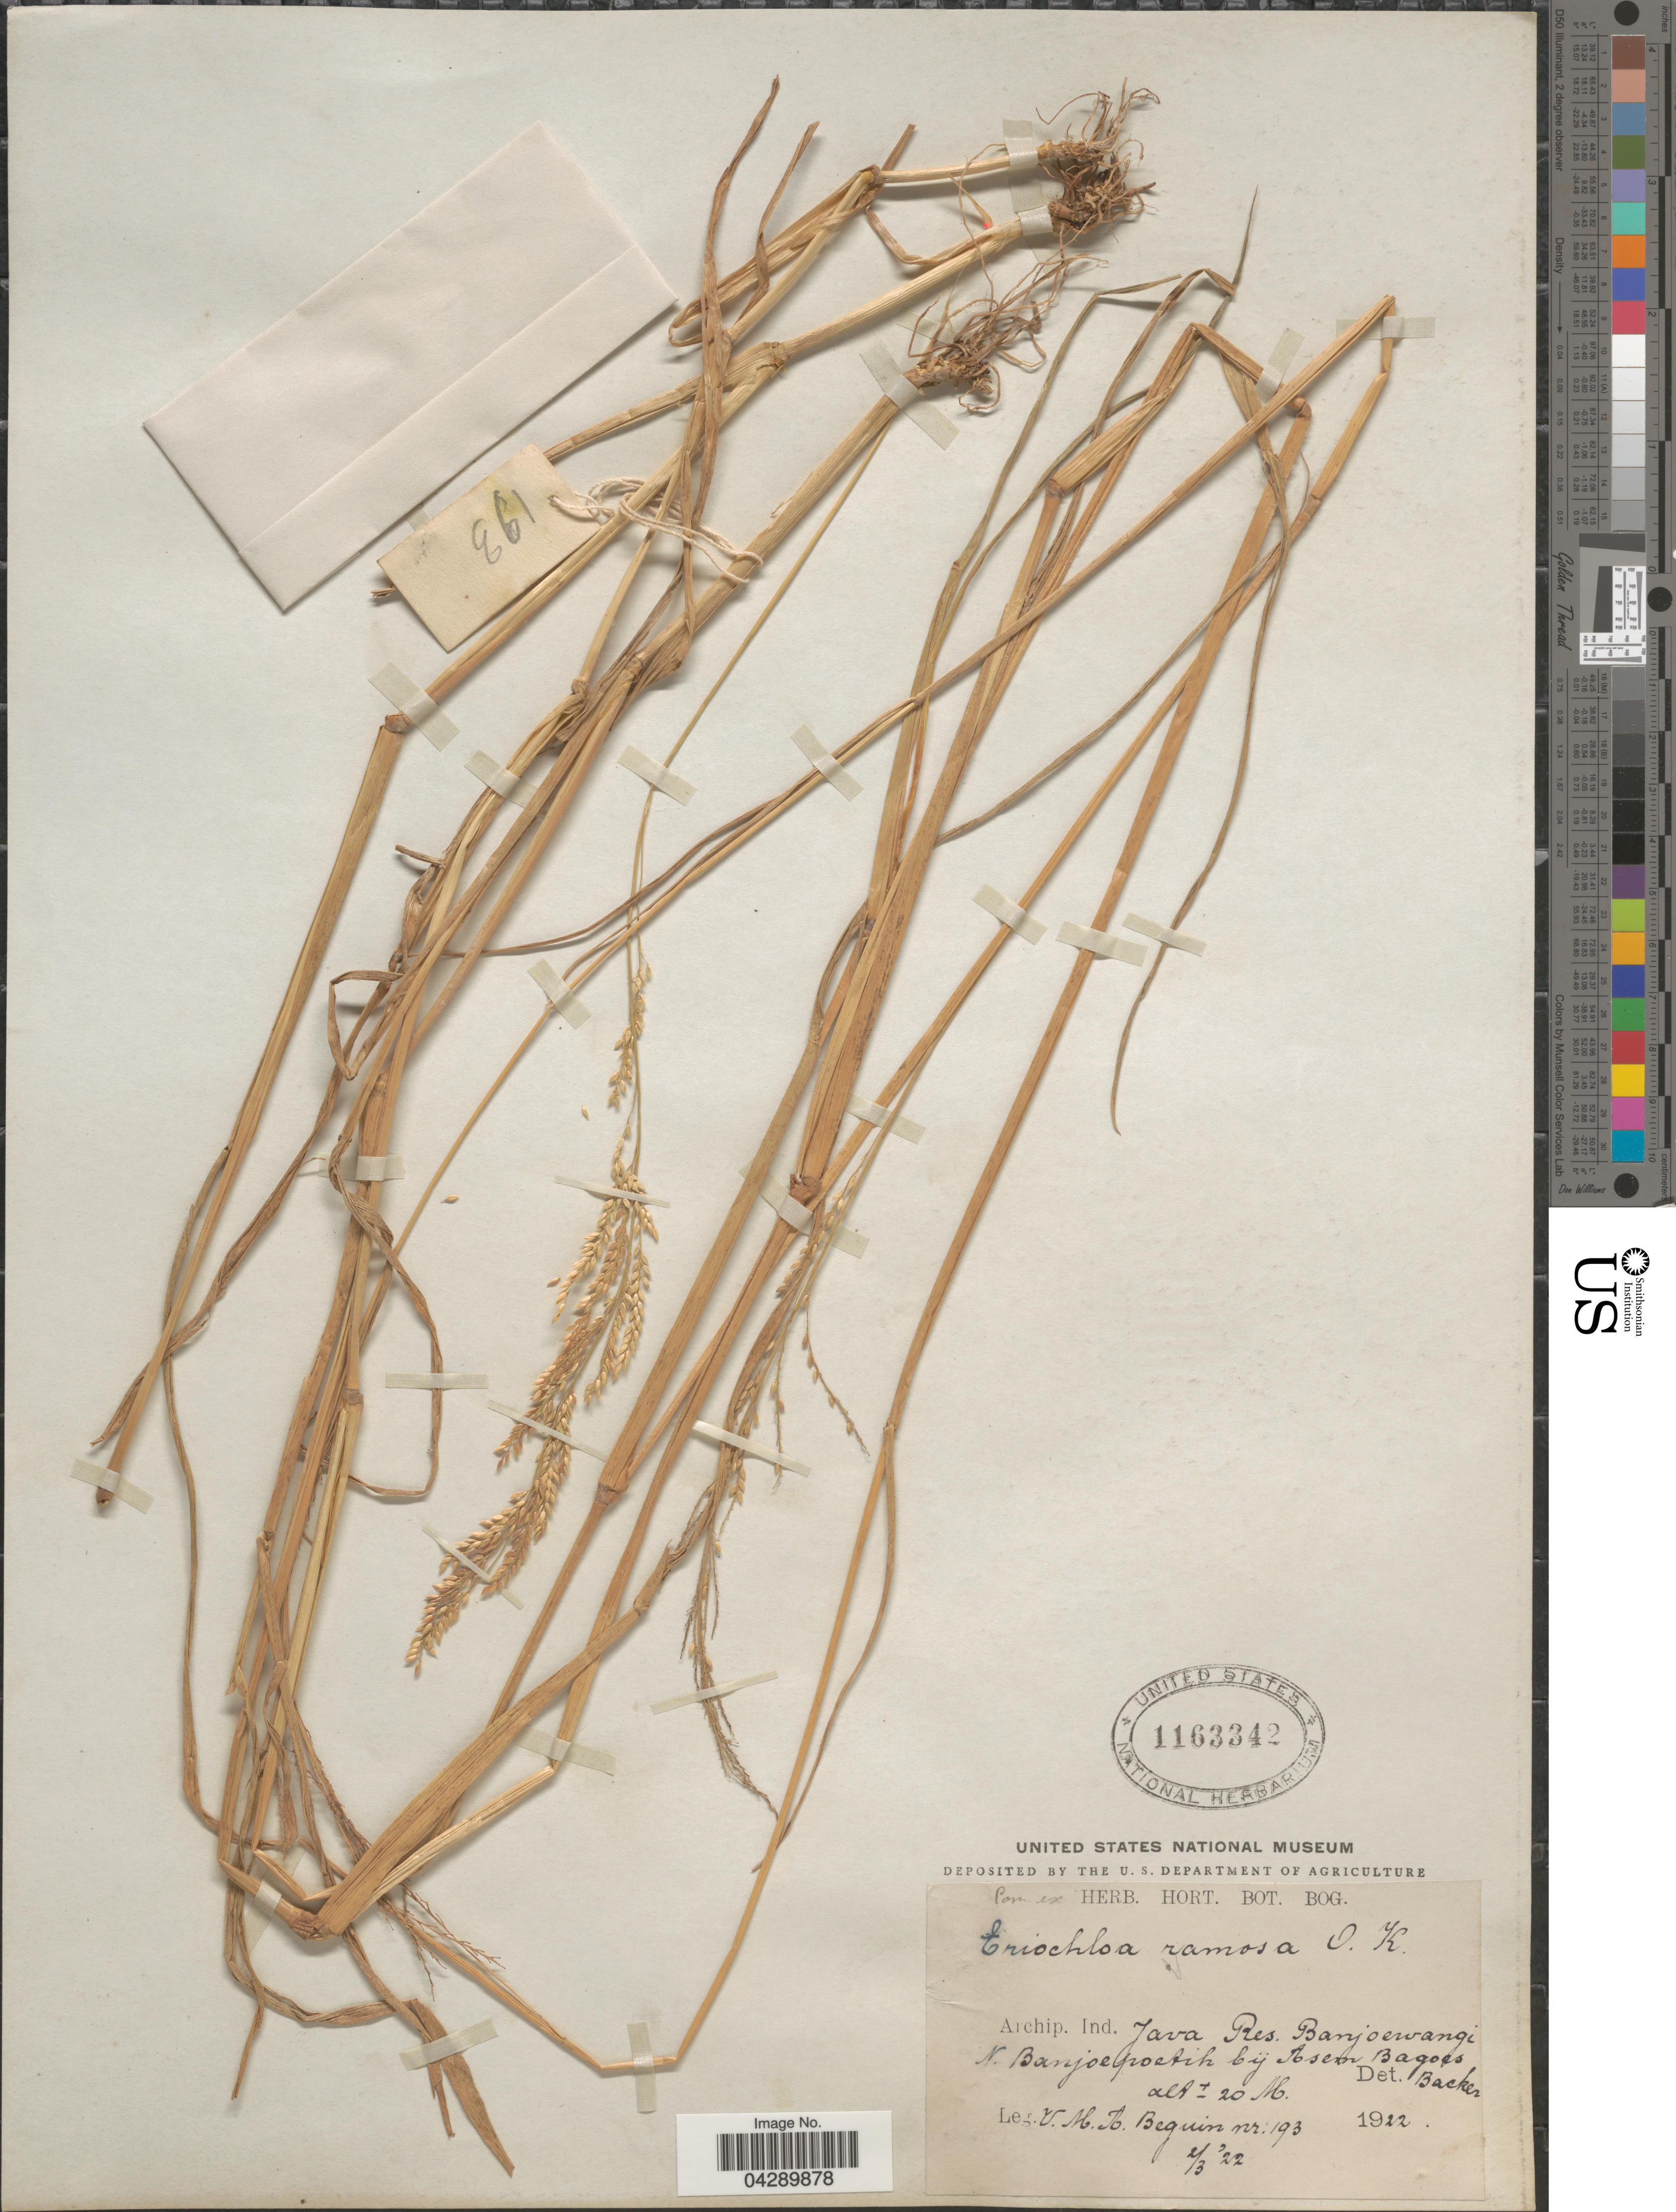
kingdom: Plantae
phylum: Tracheophyta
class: Liliopsida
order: Poales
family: Poaceae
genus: Eriochloa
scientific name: Eriochloa procera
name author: (Retz.) C.E. Hubb.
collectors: V. Beguin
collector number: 193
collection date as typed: Transcribed d/m/y: 2/3/22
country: Indonesia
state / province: Java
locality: Archipel. Ind. Res. Banjoewangi N, Banjoepoetih bij Asem Bagoes.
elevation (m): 20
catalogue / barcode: US 1163342